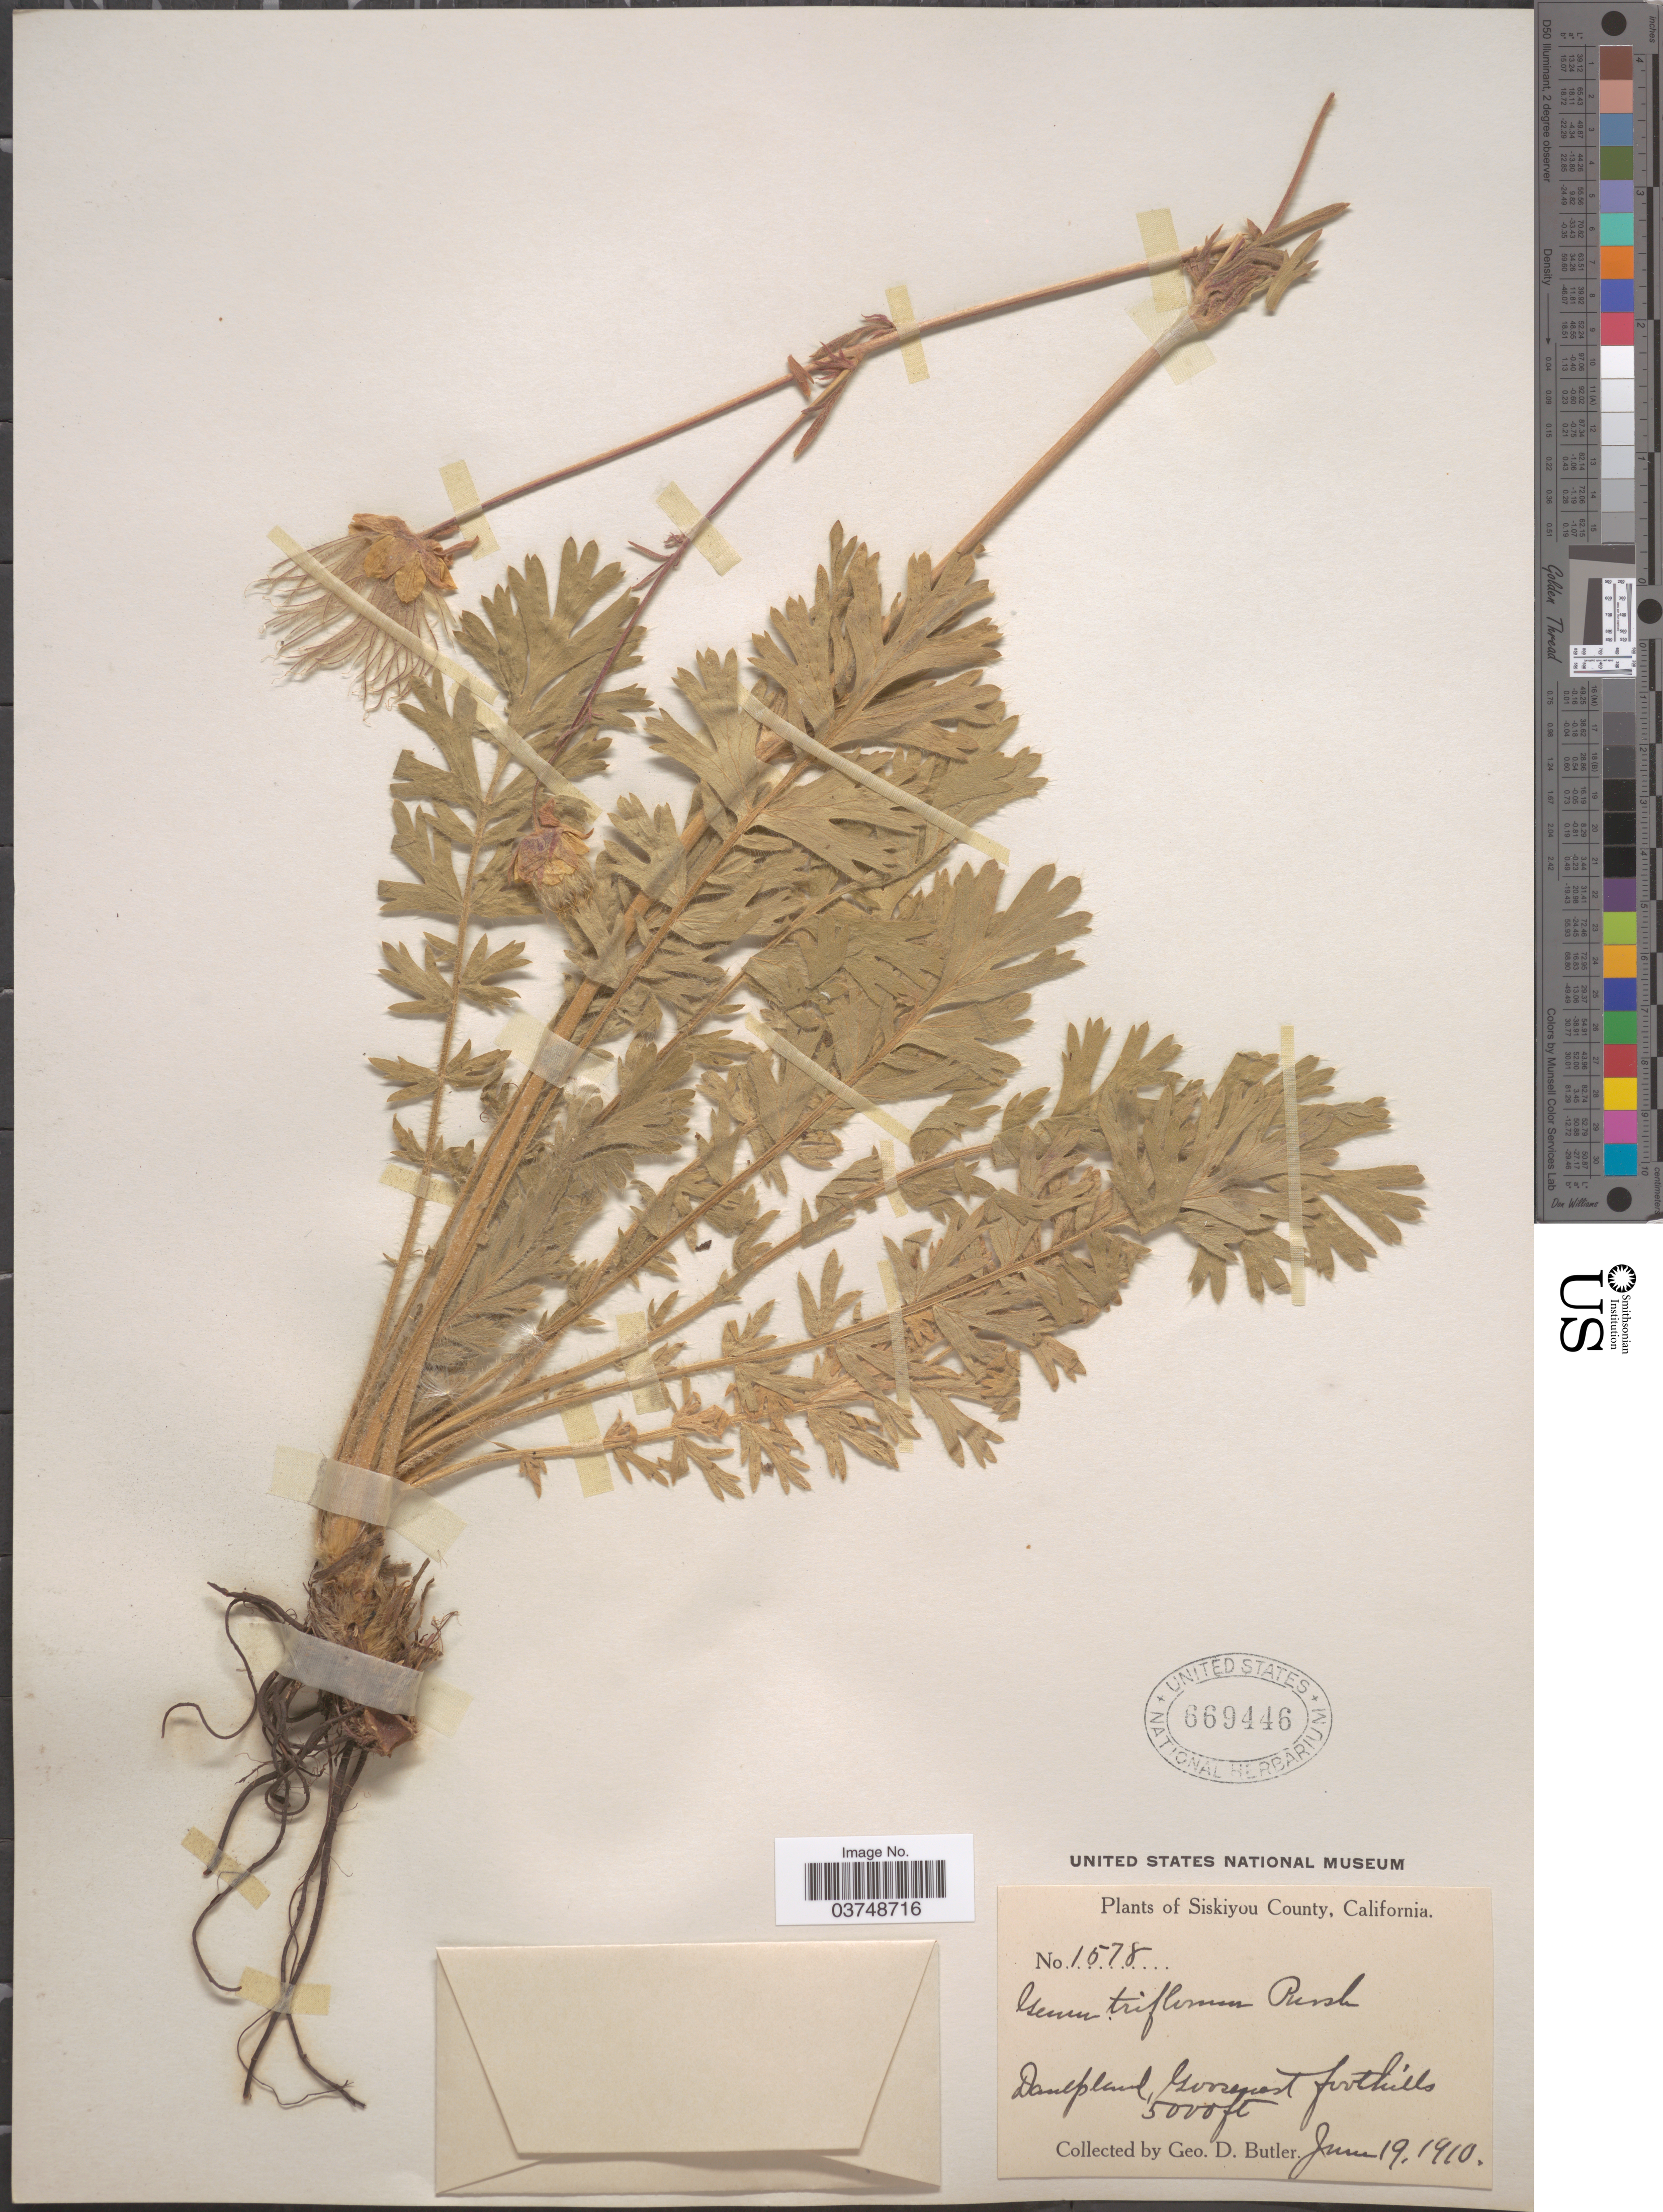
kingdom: Plantae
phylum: Tracheophyta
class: Magnoliopsida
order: Rosales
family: Rosaceae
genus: Geum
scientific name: Geum triflorum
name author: Pursh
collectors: G. D. Butler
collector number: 1578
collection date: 1910-06-19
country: United States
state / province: California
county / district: Siskiyou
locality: Siskiyou County. Daneplant, Goosenest foothills.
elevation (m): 1524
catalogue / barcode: US 669446